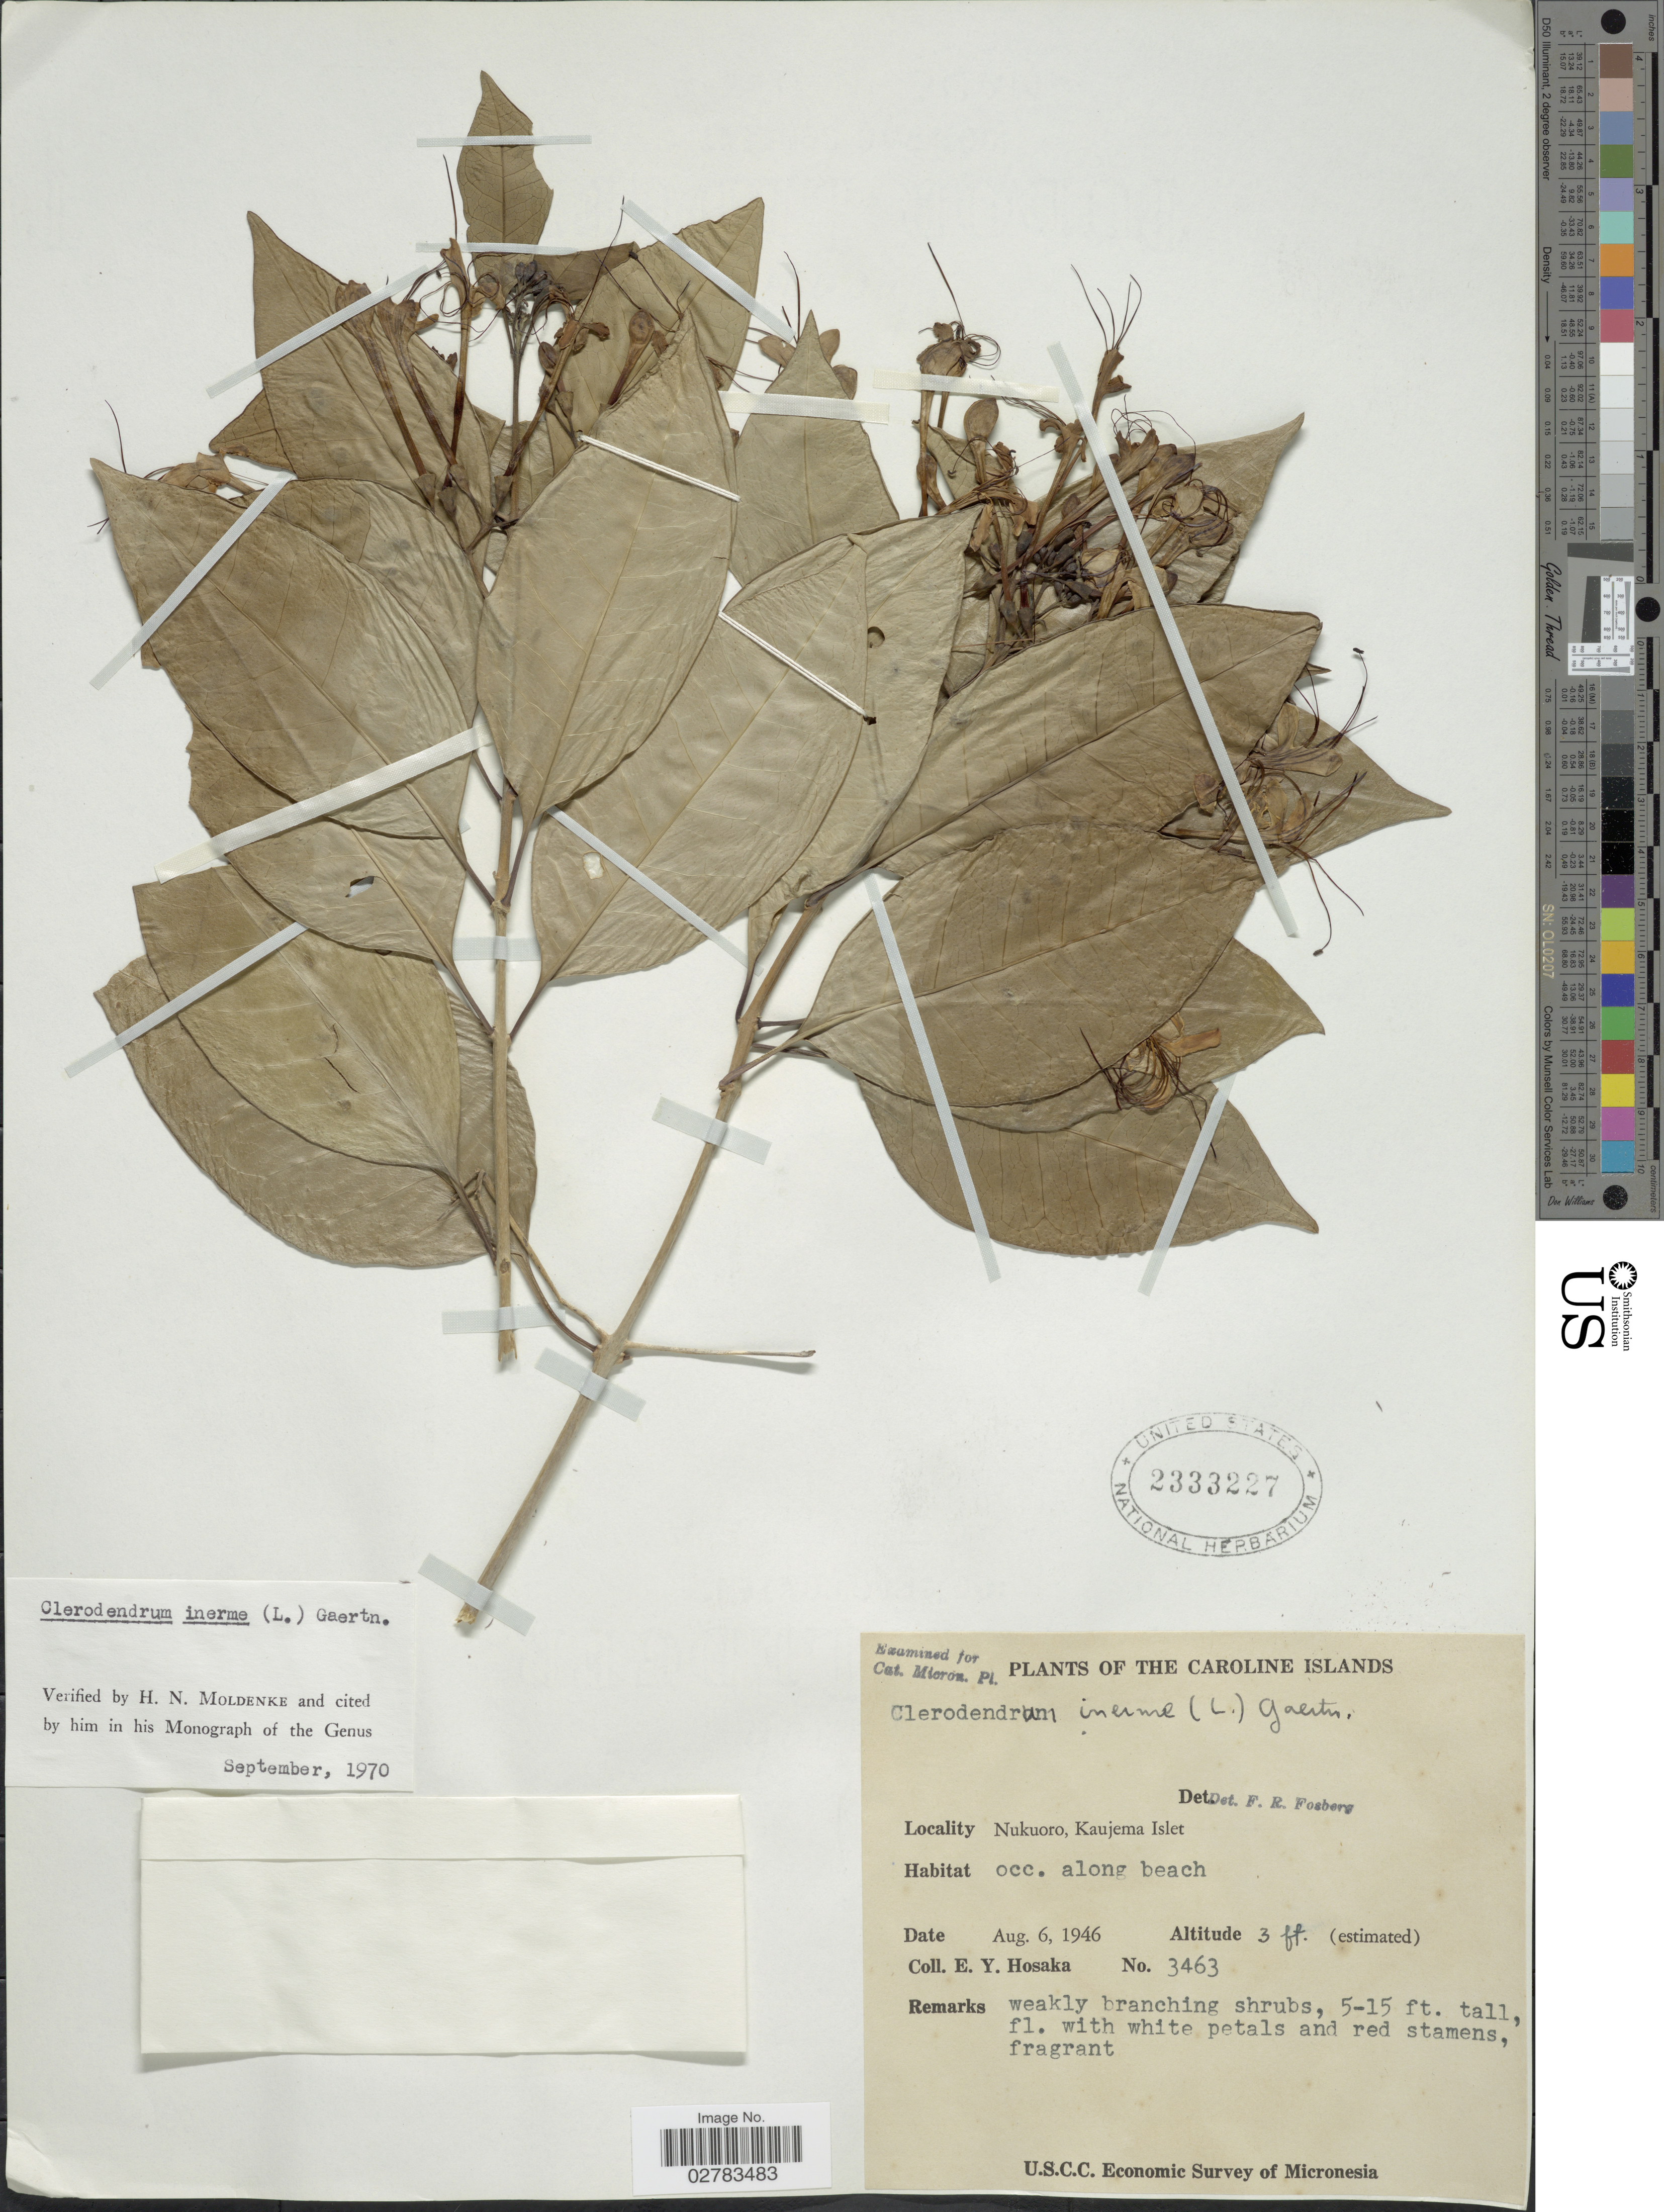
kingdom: Plantae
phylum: Tracheophyta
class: Magnoliopsida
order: Lamiales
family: Lamiaceae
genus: Clerodendrum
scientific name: Clerodendrum inerme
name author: (L.) Gaertn.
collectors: E. Y. Hosaka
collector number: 3463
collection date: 1946-08-06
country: Micronesia, Federated States of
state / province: Pohnpei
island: Nukuoro Atoll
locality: The Caroline Islands, Nukuoro, Kaujema Islet, occ. along beach.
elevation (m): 1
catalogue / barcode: US 2333227